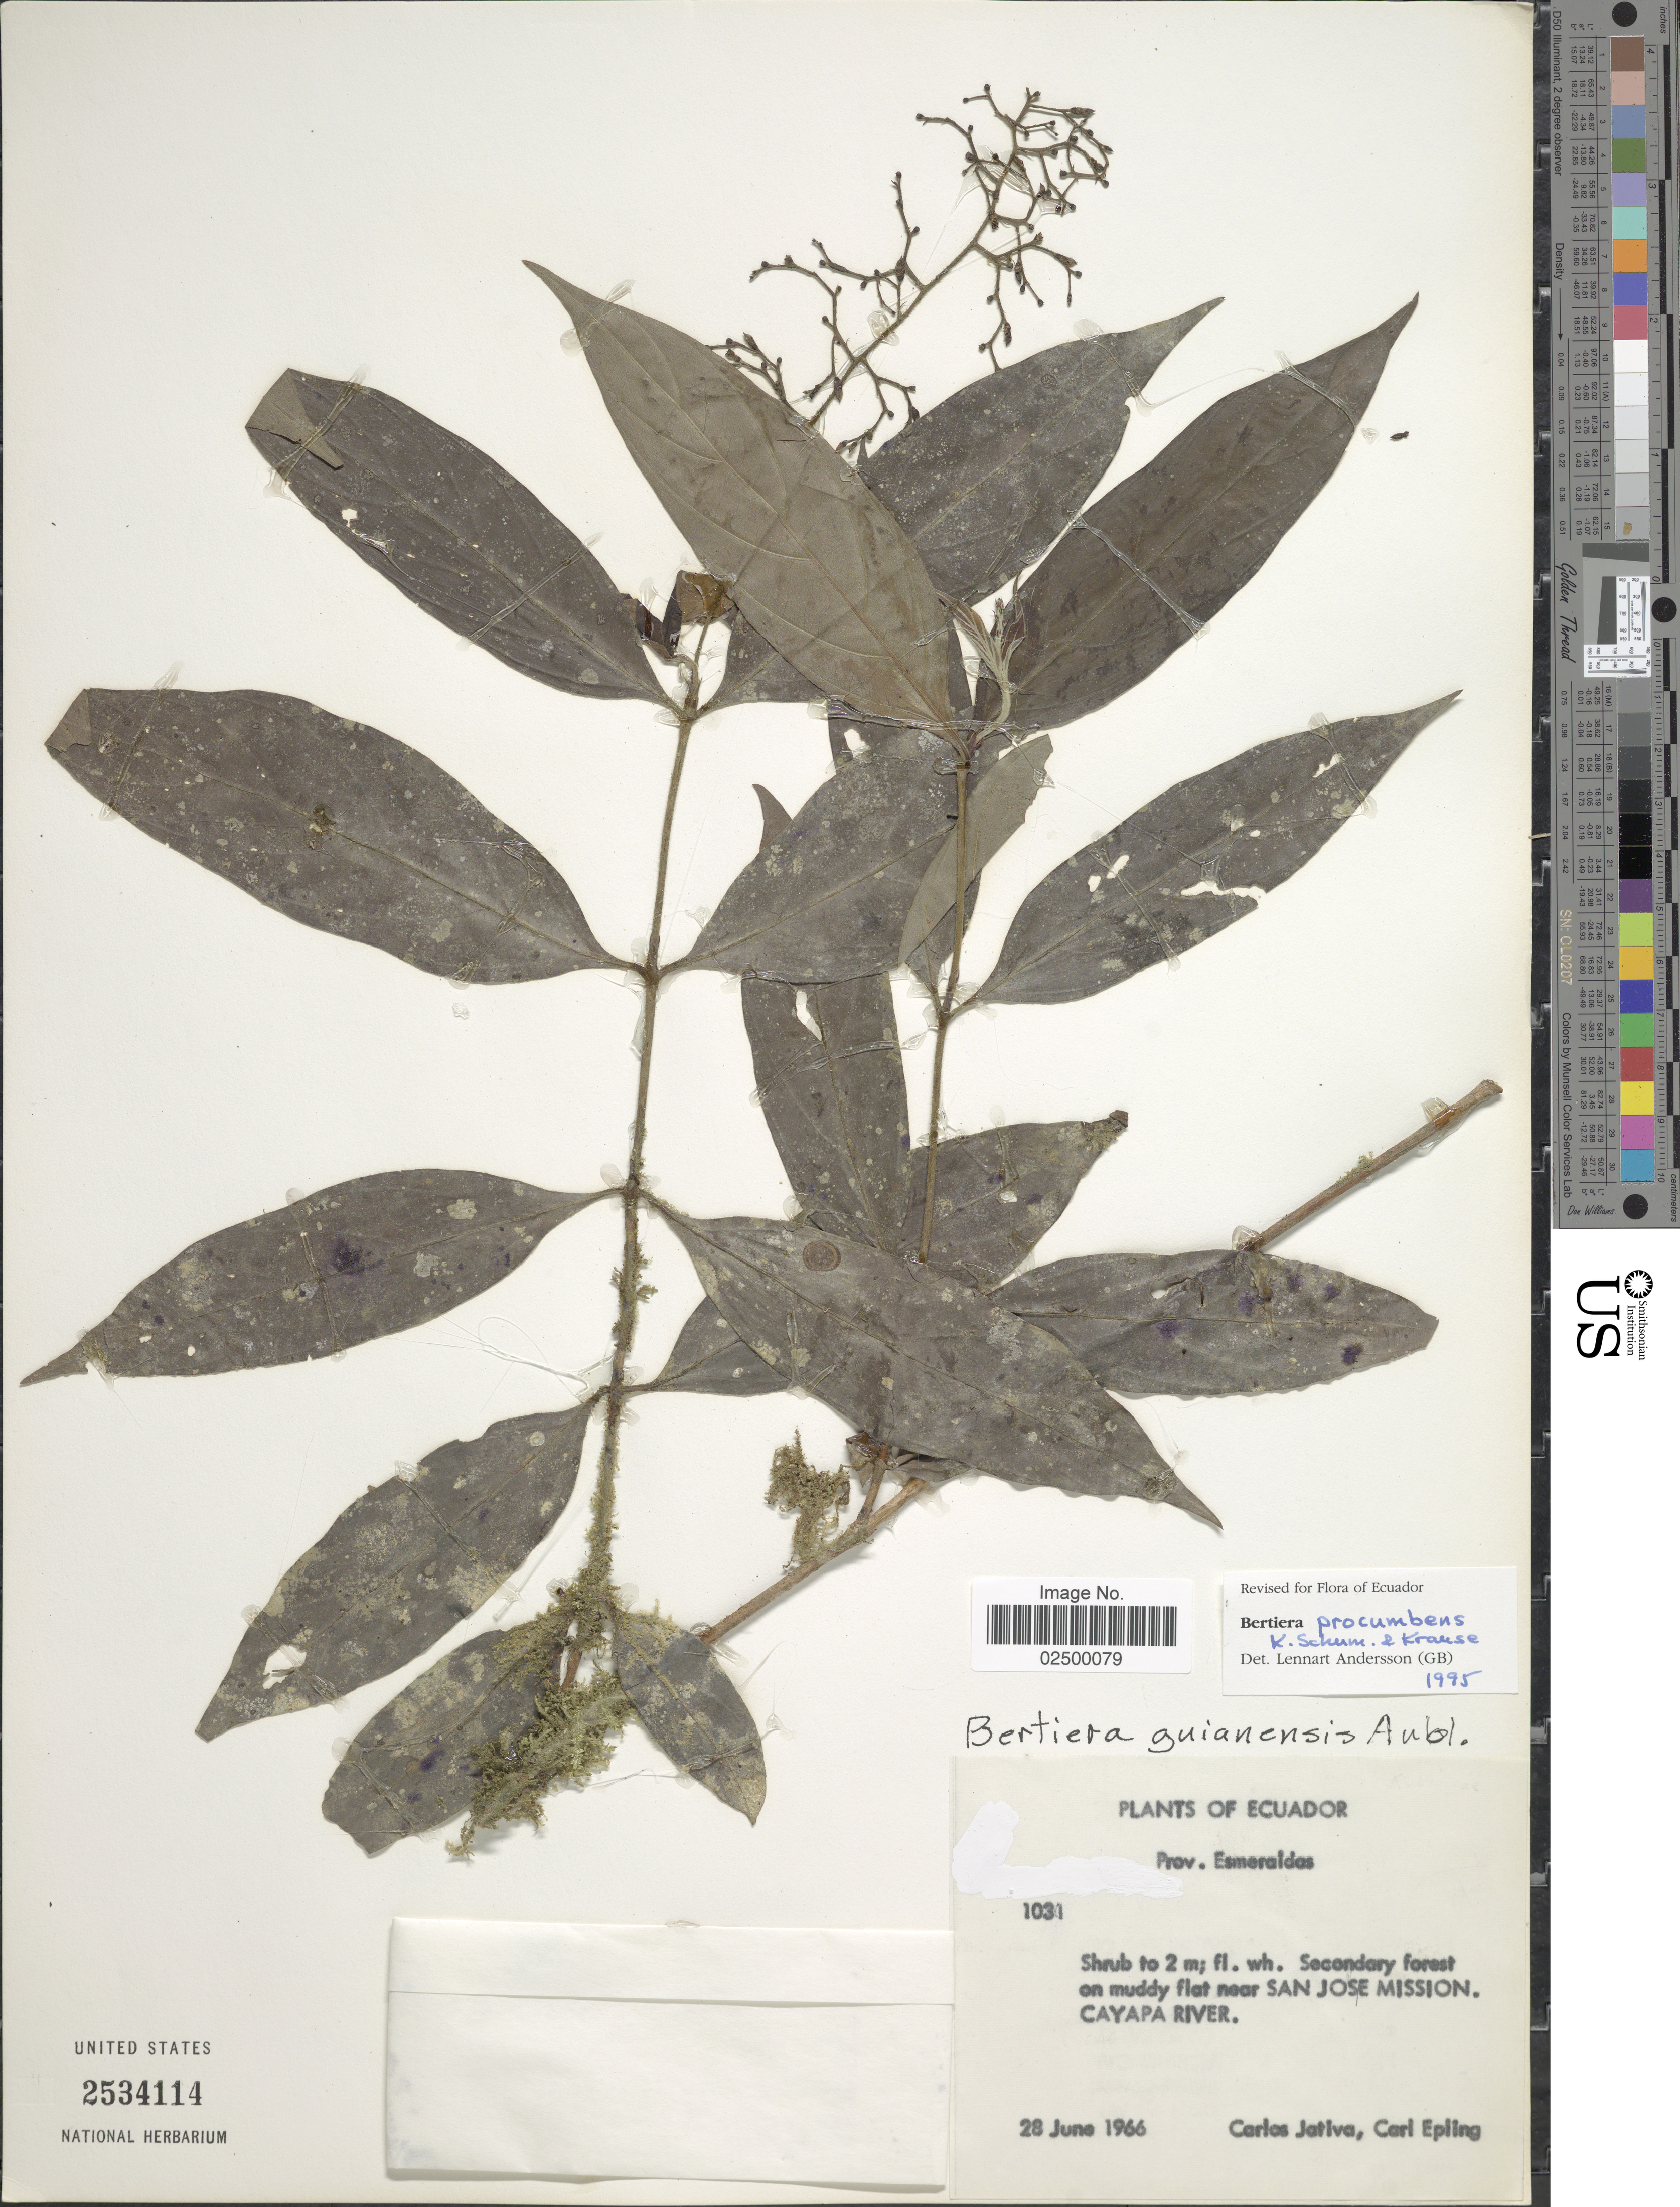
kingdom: Plantae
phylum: Tracheophyta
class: Magnoliopsida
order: Gentianales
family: Rubiaceae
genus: Bertiera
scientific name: Bertiera procumbens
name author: K. Schum. & K. Krause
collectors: C. D. Játiva & C. C. Epling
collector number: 131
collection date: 1966-06-28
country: Ecuador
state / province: Esmeraldas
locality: Secondary forest, on muddy flat near San Jose Mission, Cayapa River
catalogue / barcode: US 2534114